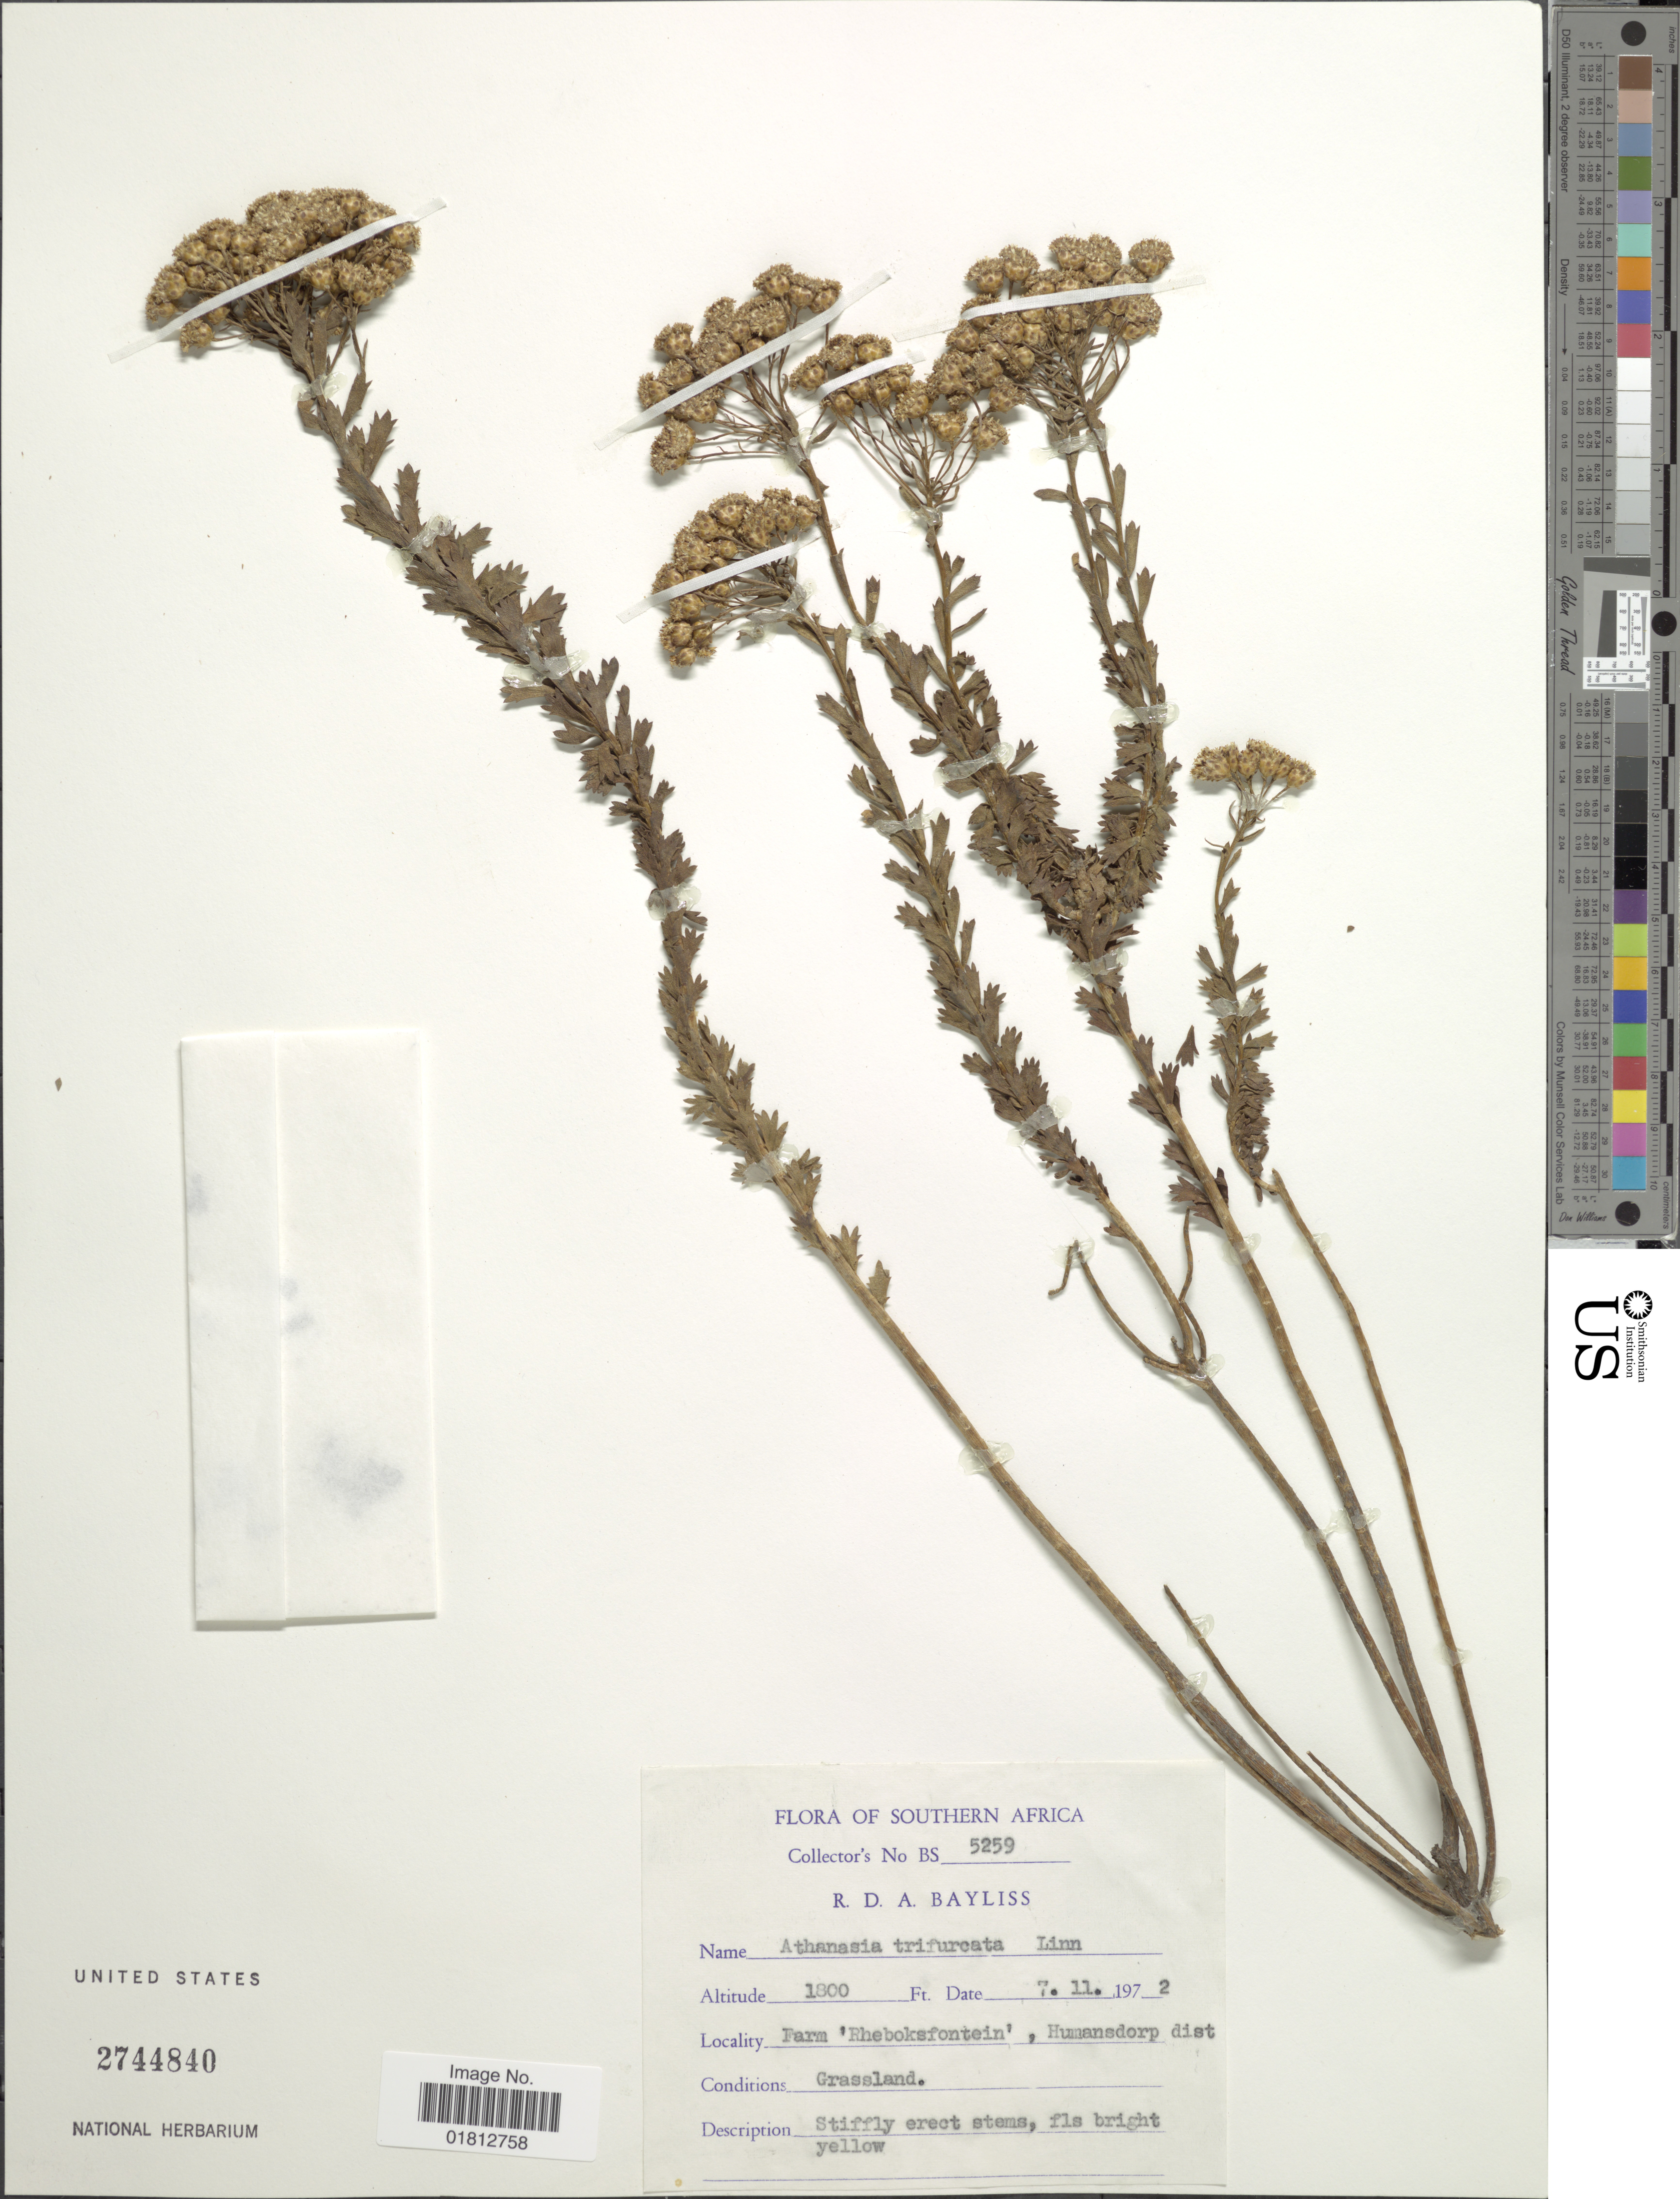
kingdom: Plantae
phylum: Tracheophyta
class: Magnoliopsida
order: Asterales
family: Asteraceae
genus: Athanasia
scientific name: Athanasia trifurcata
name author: (L.) L.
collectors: R. Bayliss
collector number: BS5259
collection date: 1972-11-07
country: South Africa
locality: Southern Africa, Farm 'Rheboksfontein, Humansdorp dist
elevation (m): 549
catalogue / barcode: US 2744840